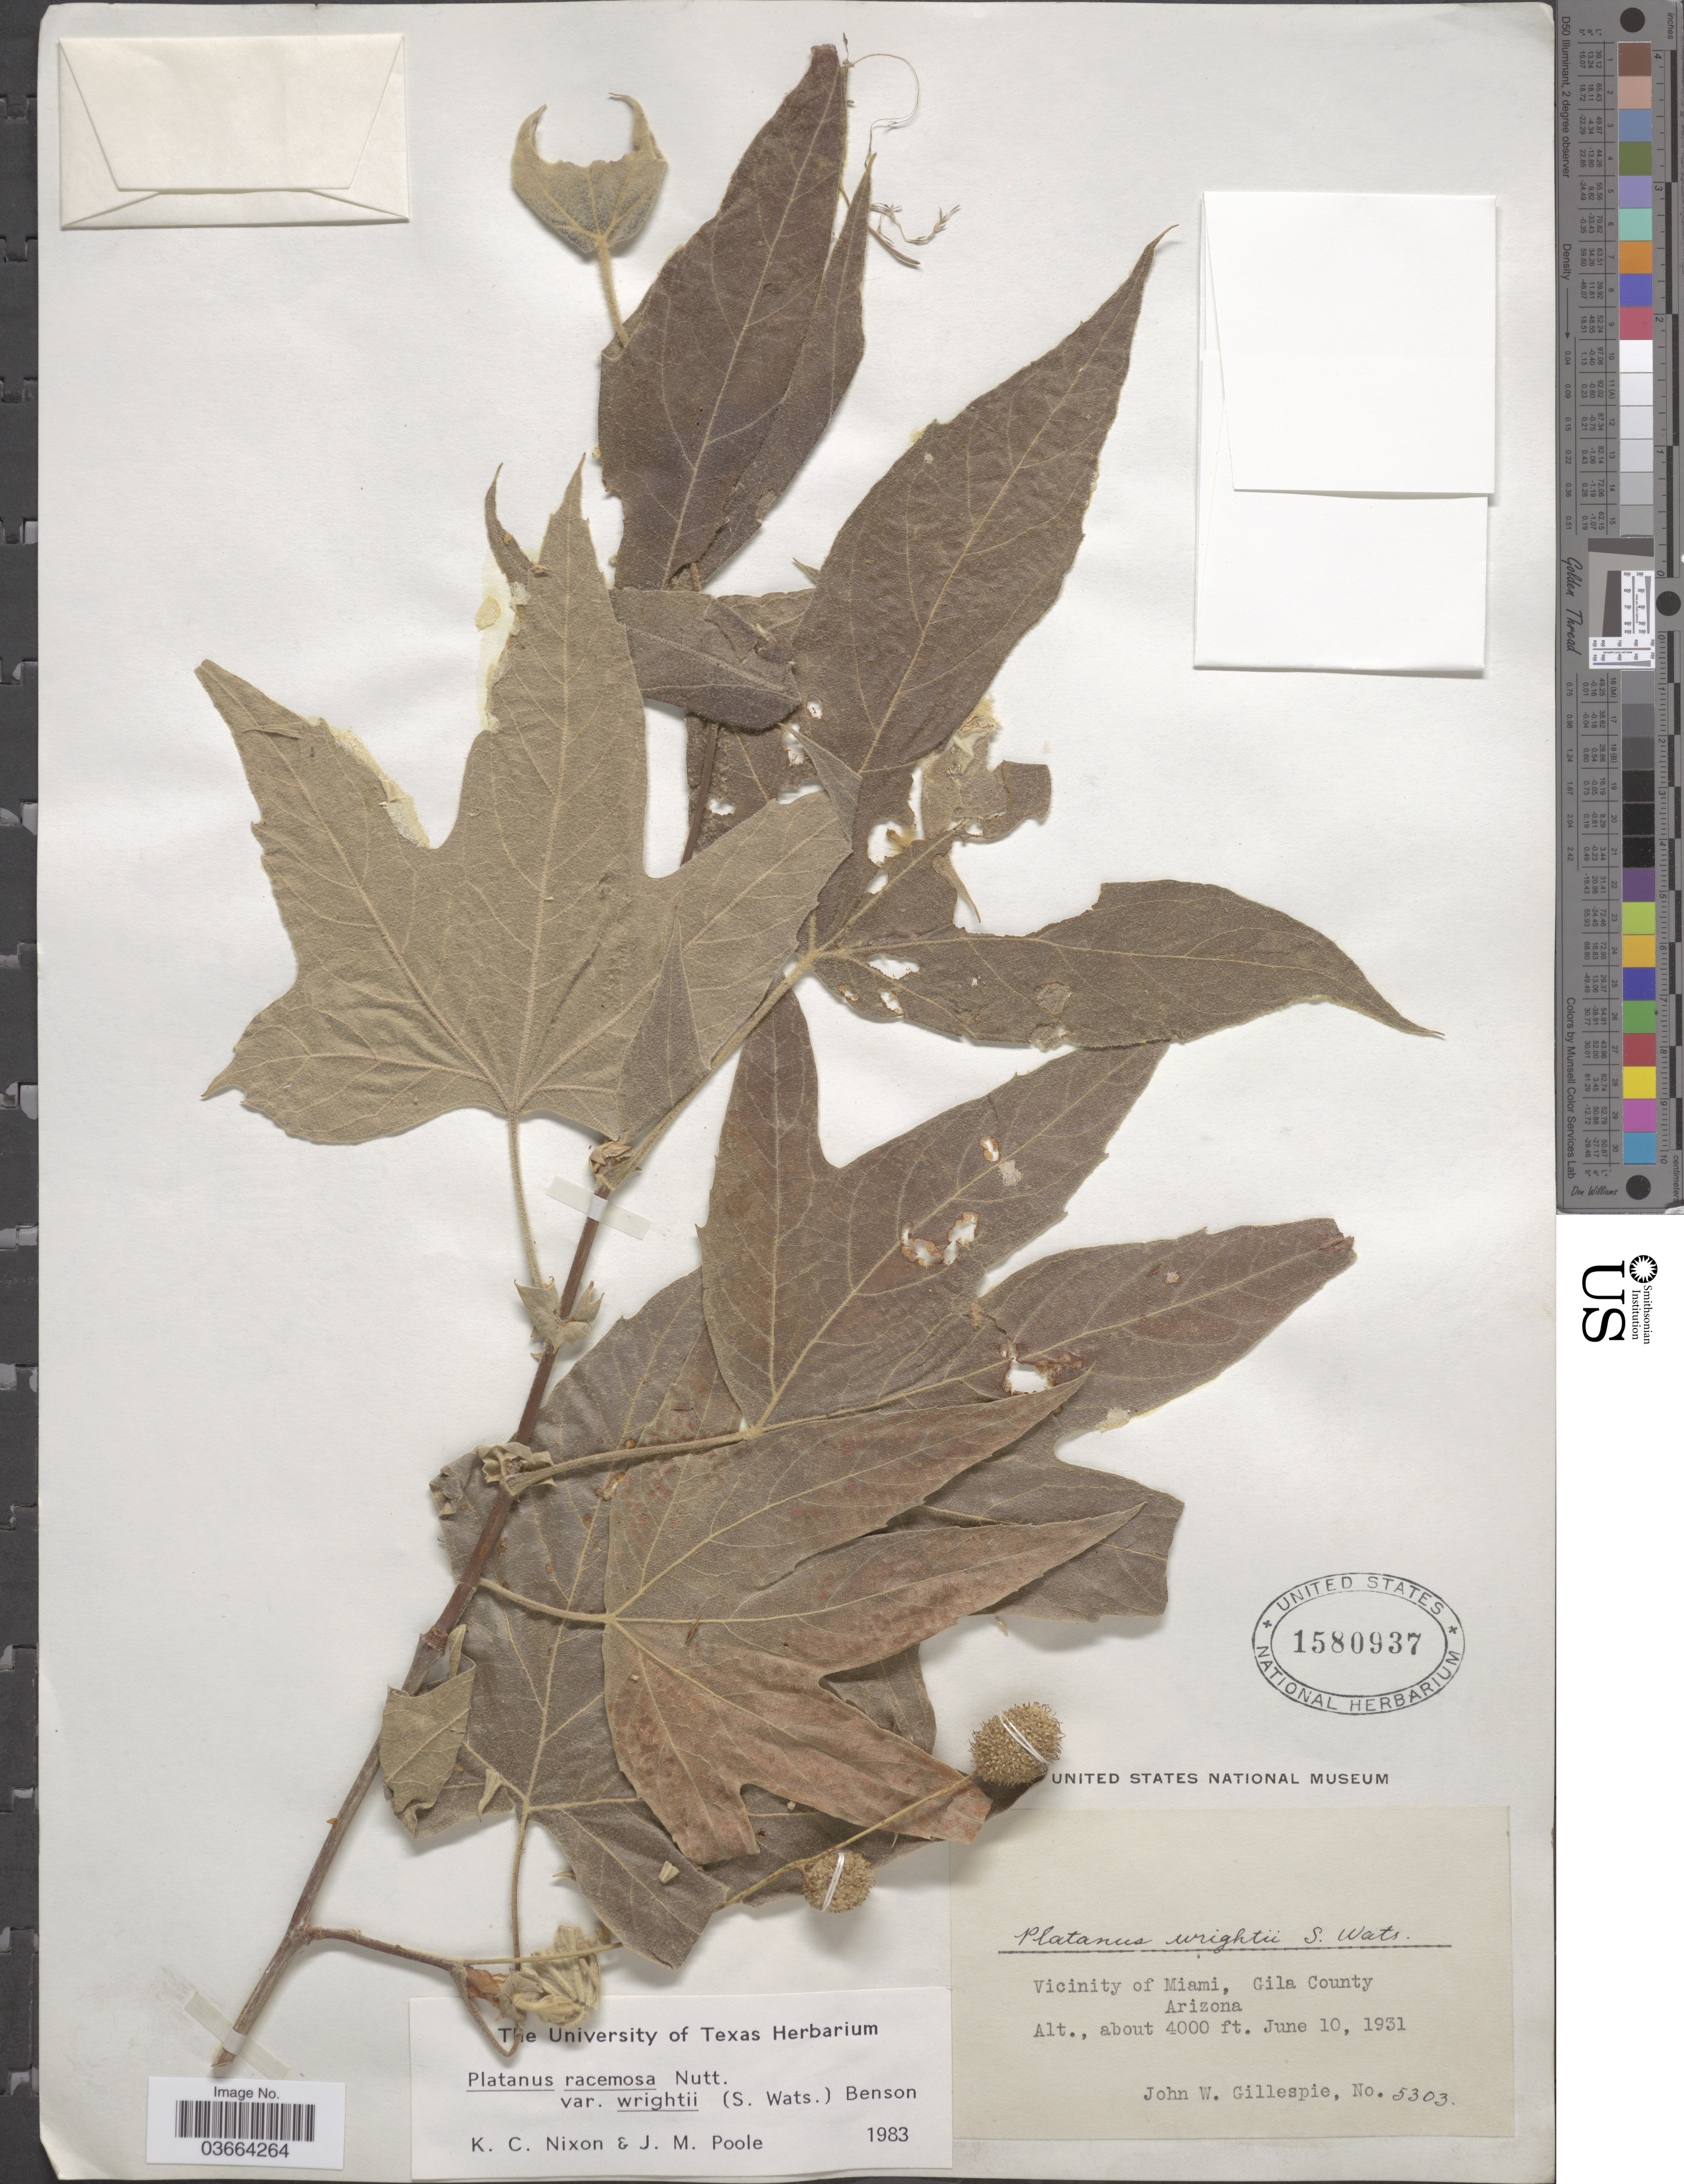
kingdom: Plantae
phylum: Tracheophyta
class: Magnoliopsida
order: Proteales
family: Platanaceae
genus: Platanus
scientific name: Platanus racemosa var. wrightii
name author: (S. Watson) L.D. Benson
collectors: J. W. Gillespie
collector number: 5303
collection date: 1931-06-10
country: United States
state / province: Arizona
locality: Vicinity of Miami, Gila County.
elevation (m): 1219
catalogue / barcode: US 1580937